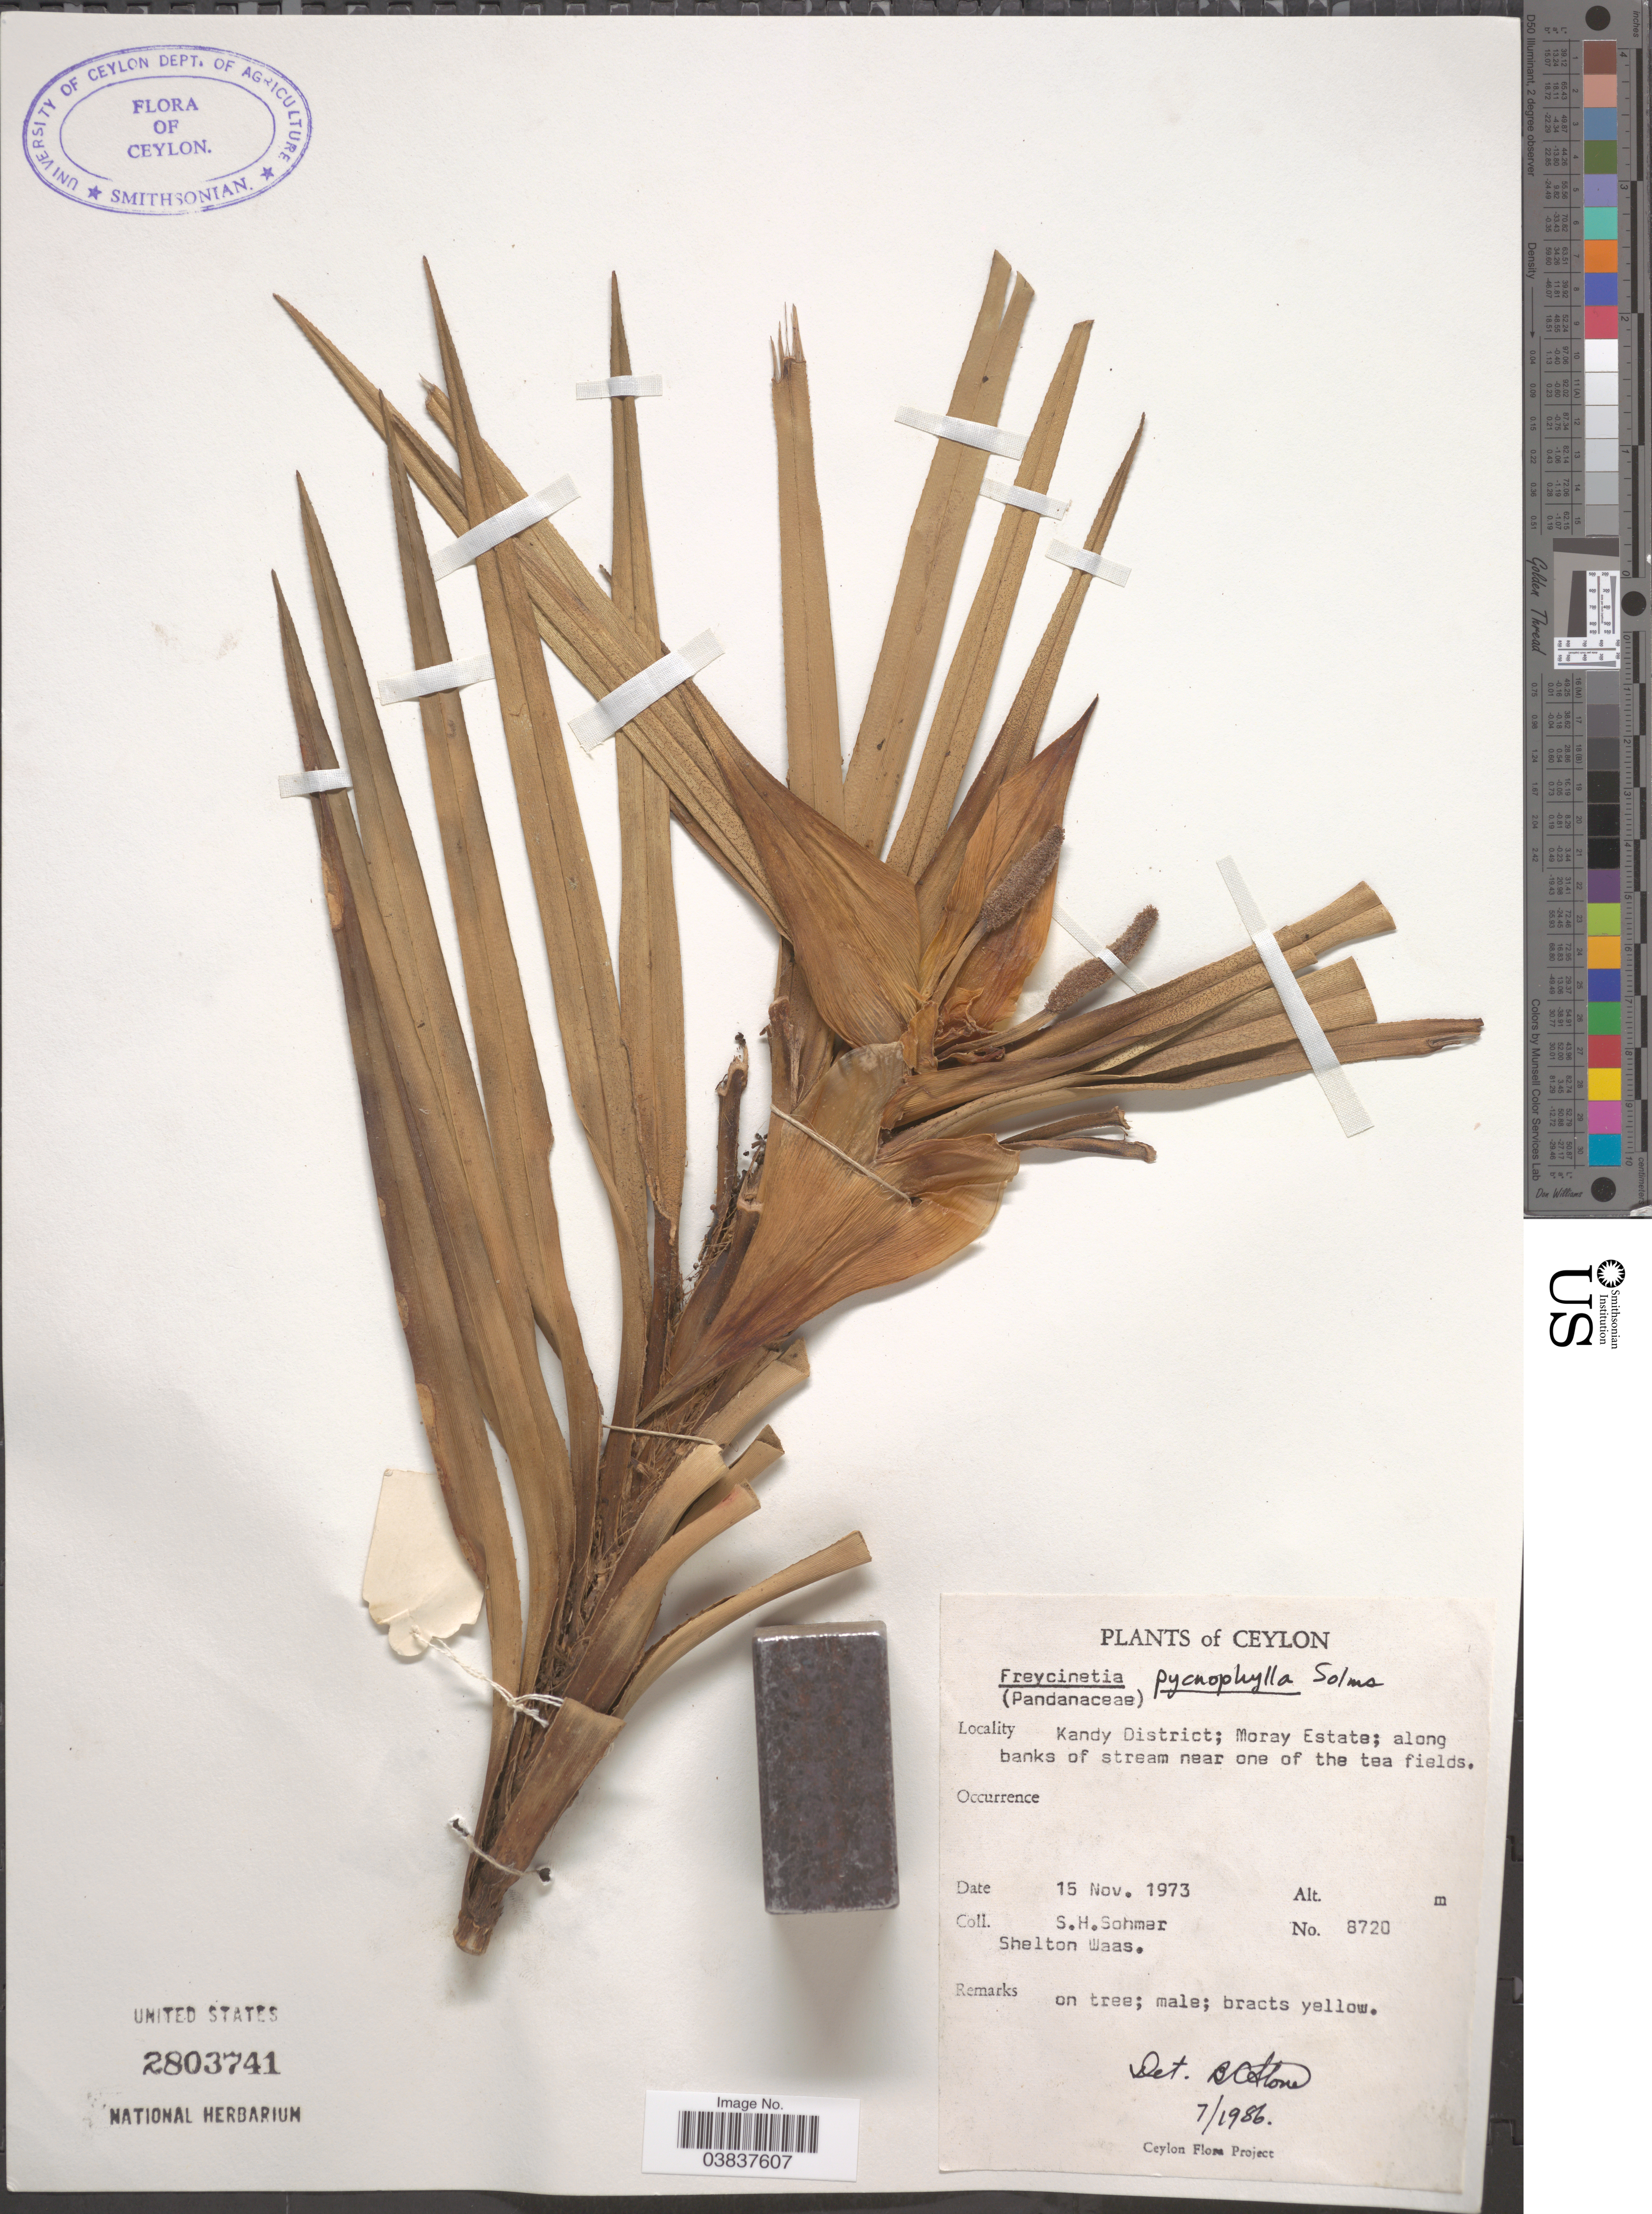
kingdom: Plantae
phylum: Tracheophyta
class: Liliopsida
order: Pandanales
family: Pandanaceae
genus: Freycinetia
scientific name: Freycinetia pycnocephala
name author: Solms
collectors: S. H. Sohmer & S. Waas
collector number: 8720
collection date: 1973-11-15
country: Sri Lanka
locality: Ceylon. Kandy District; Moray Estate.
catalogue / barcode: US 2803741